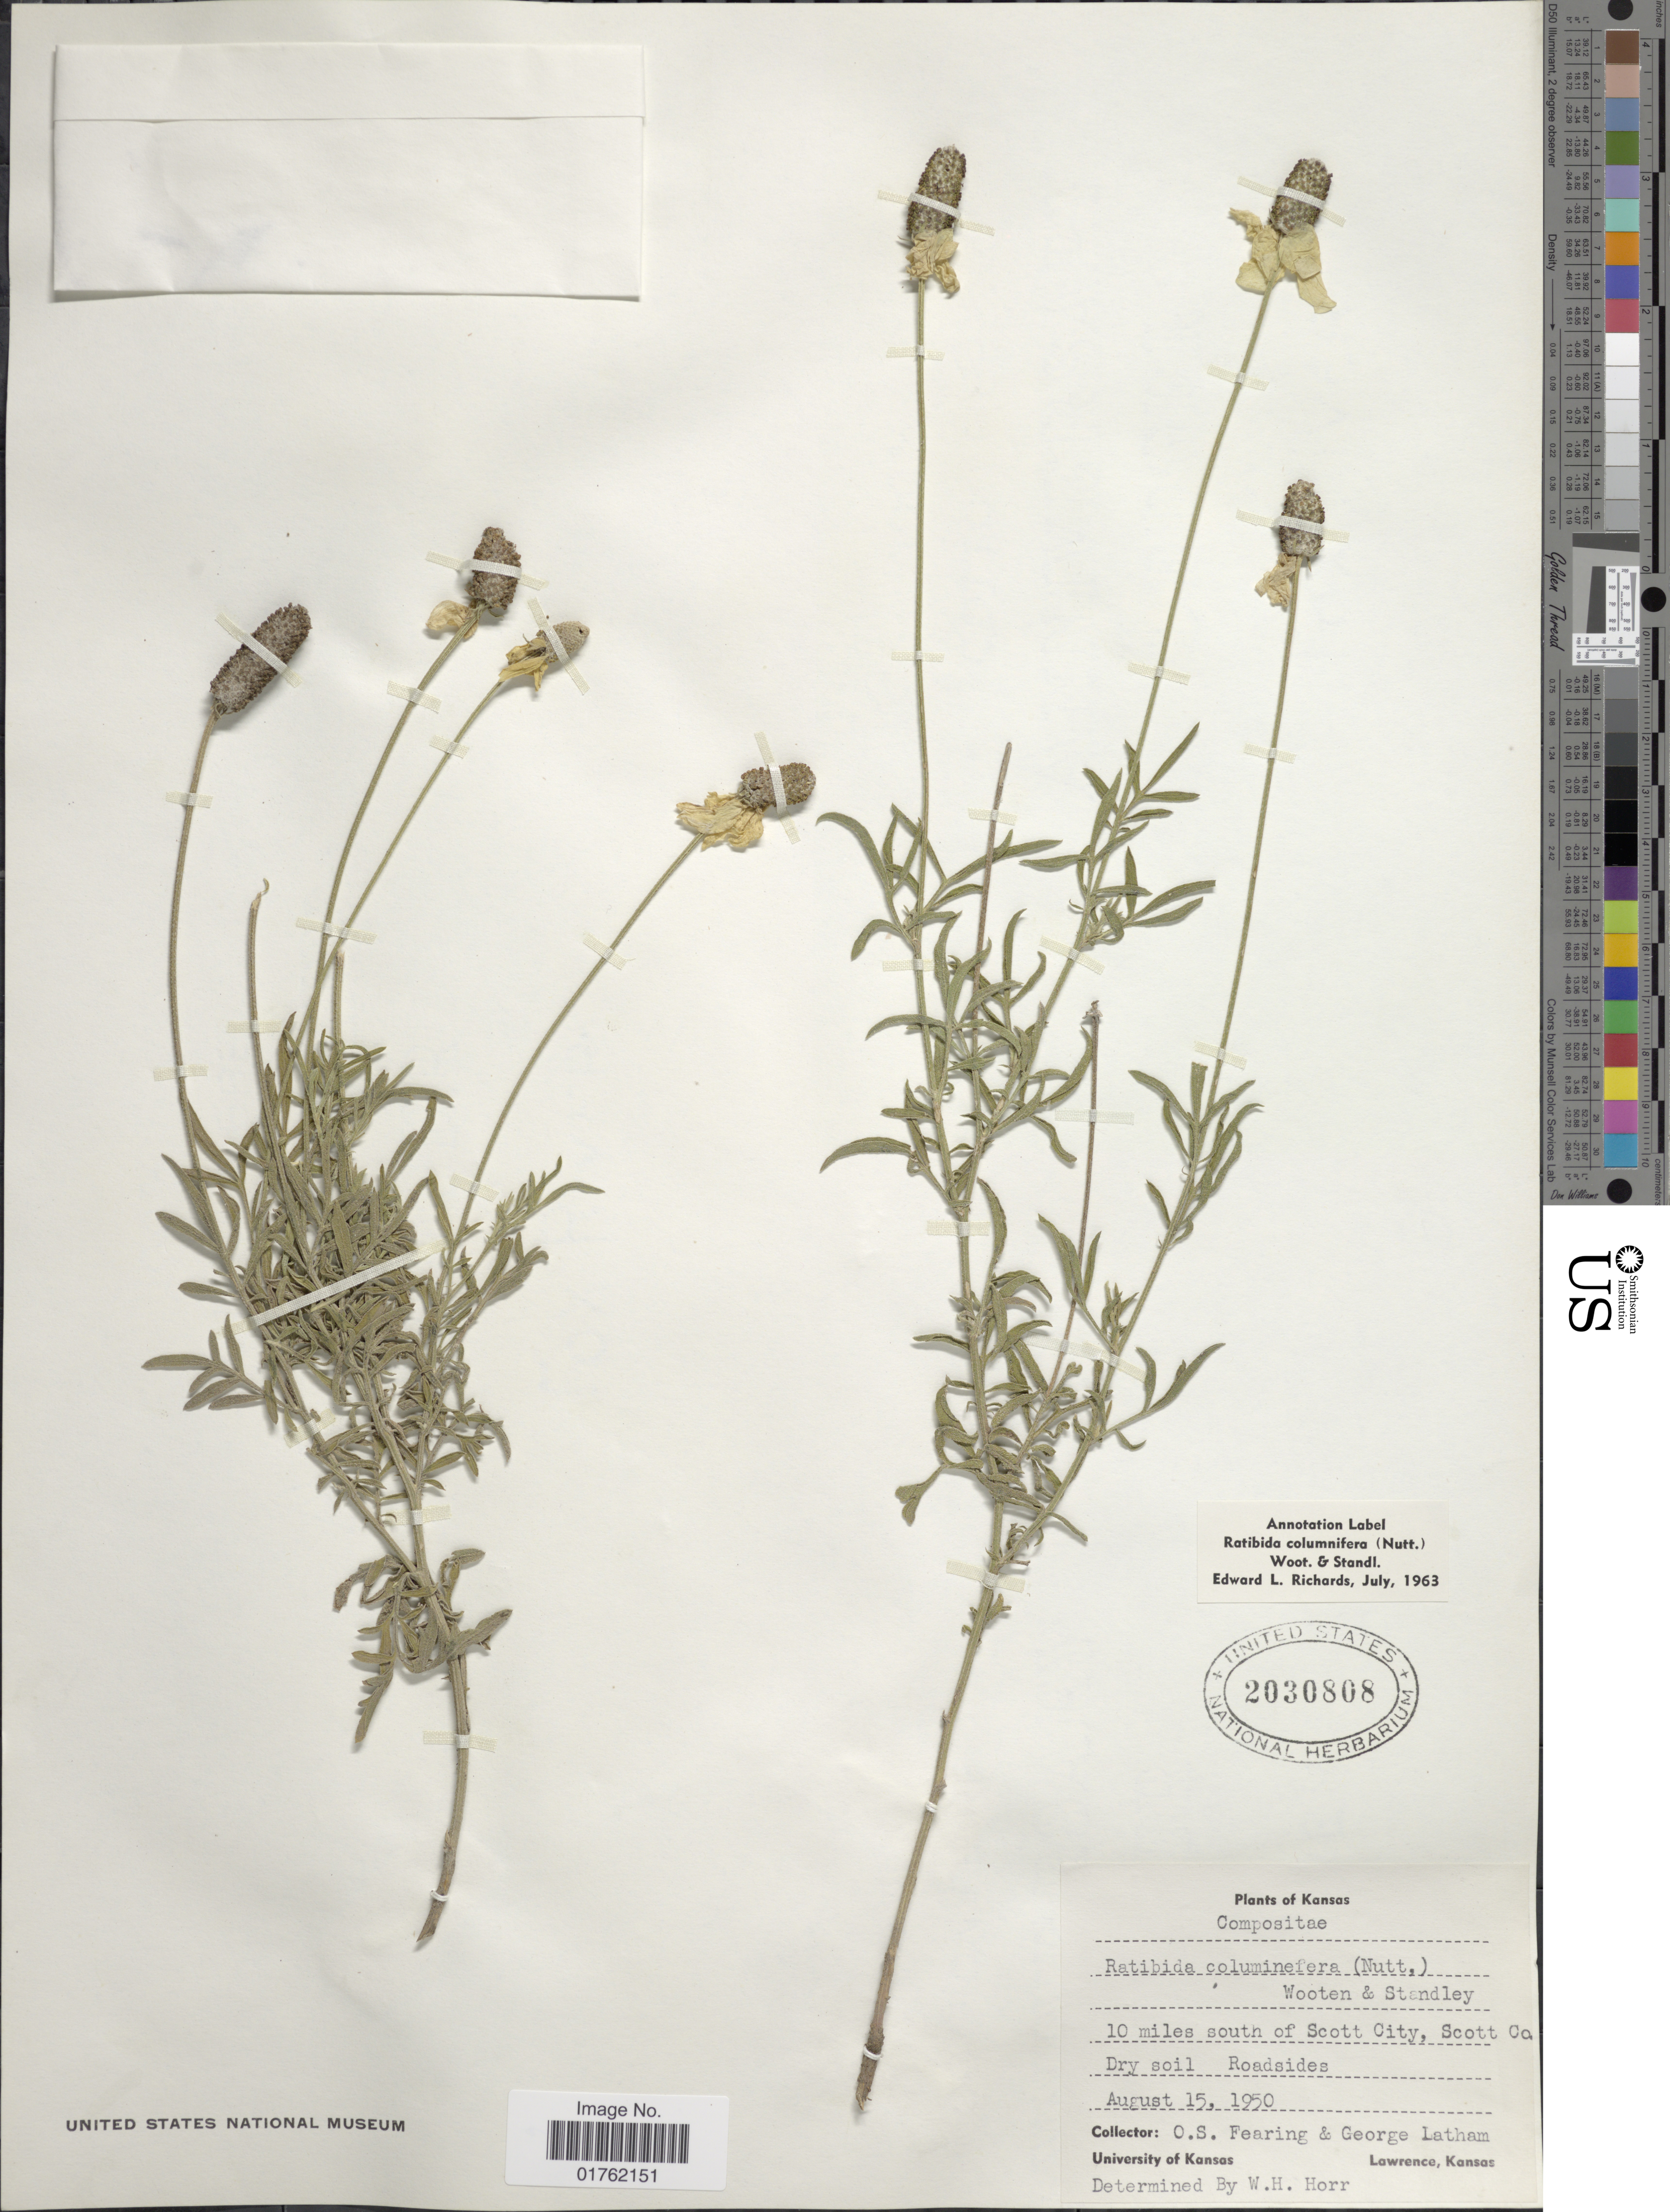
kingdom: Plantae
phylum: Tracheophyta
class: Magnoliopsida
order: Asterales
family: Asteraceae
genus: Ratibida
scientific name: Ratibida columnaris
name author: (Pursh) D. Don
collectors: O. S. Fearing & G. Latham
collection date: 1950-08-15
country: United States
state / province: Kansas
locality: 10 miles south of Scott City, Scott Co, Dry soil Roadside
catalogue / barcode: US 2030808